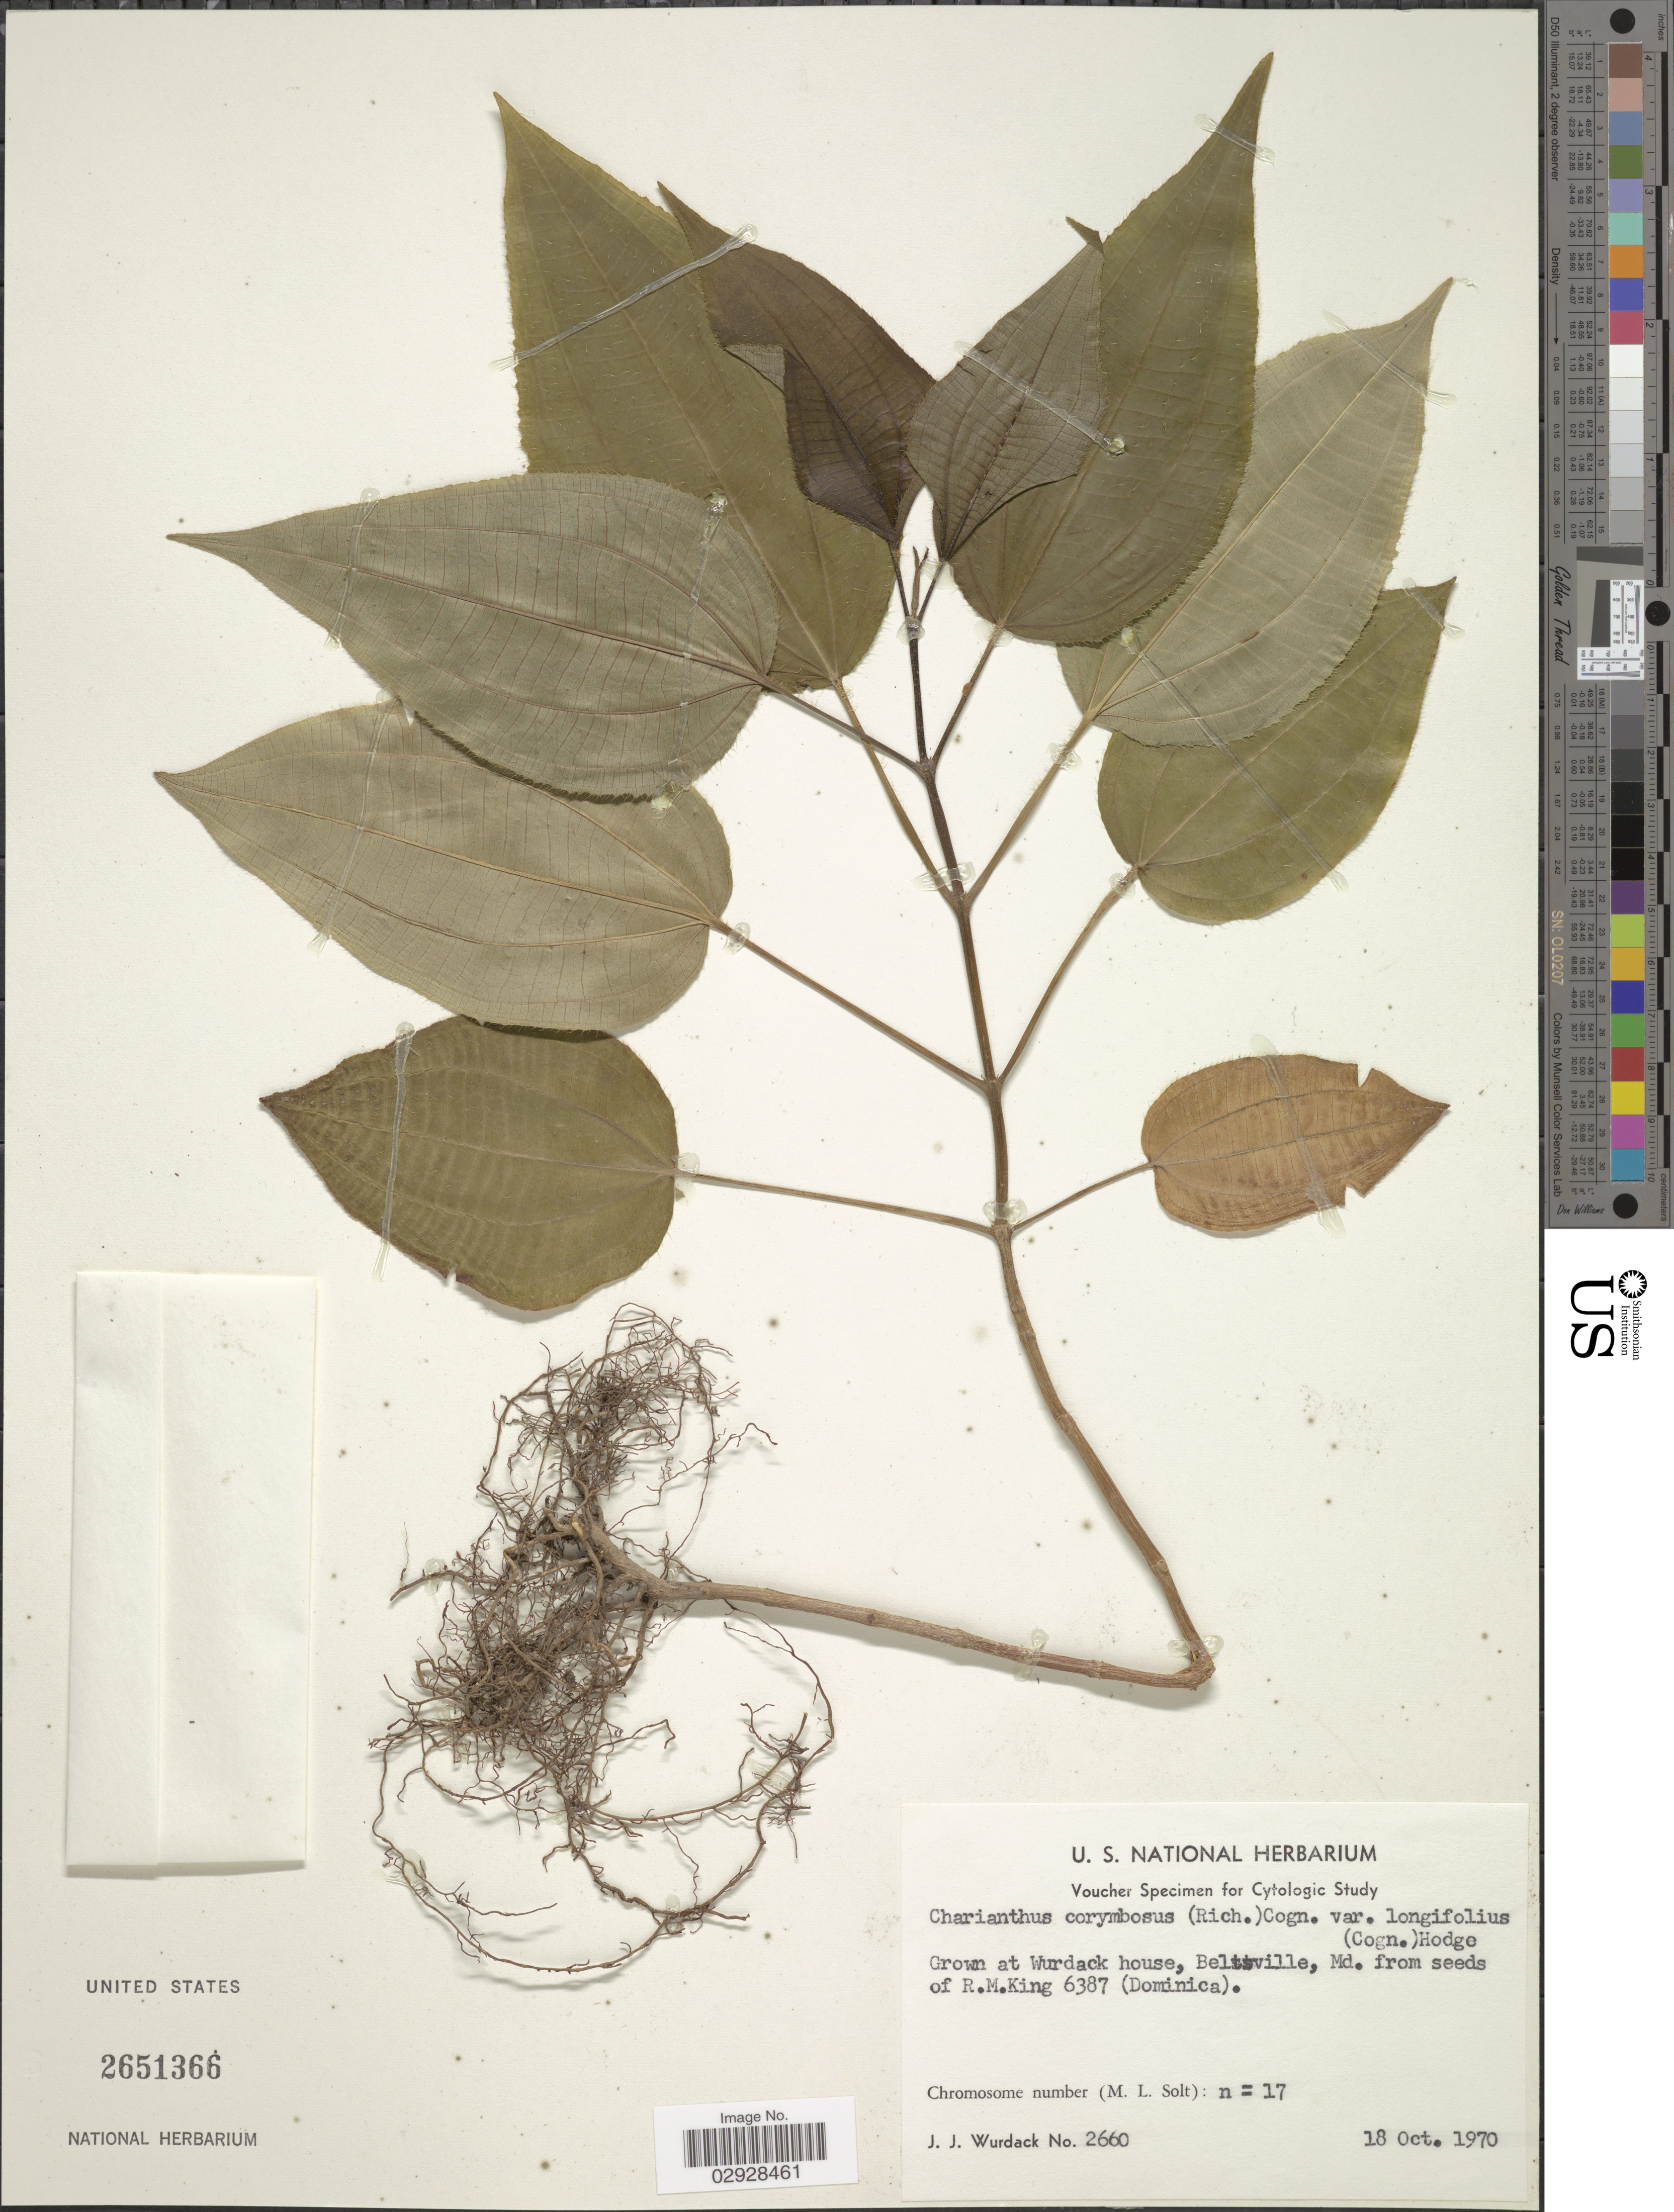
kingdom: Plantae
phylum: Tracheophyta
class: Magnoliopsida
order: Myrtales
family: Melastomataceae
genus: Charianthus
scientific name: Charianthus corymbosus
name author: (Rich.) Cogn.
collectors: J. J. Wurdack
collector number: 2660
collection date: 1970-10-18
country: United States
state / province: Maryland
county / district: Prince George's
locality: Grown at Wurdack house, Beltsville.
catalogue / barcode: US 2651366